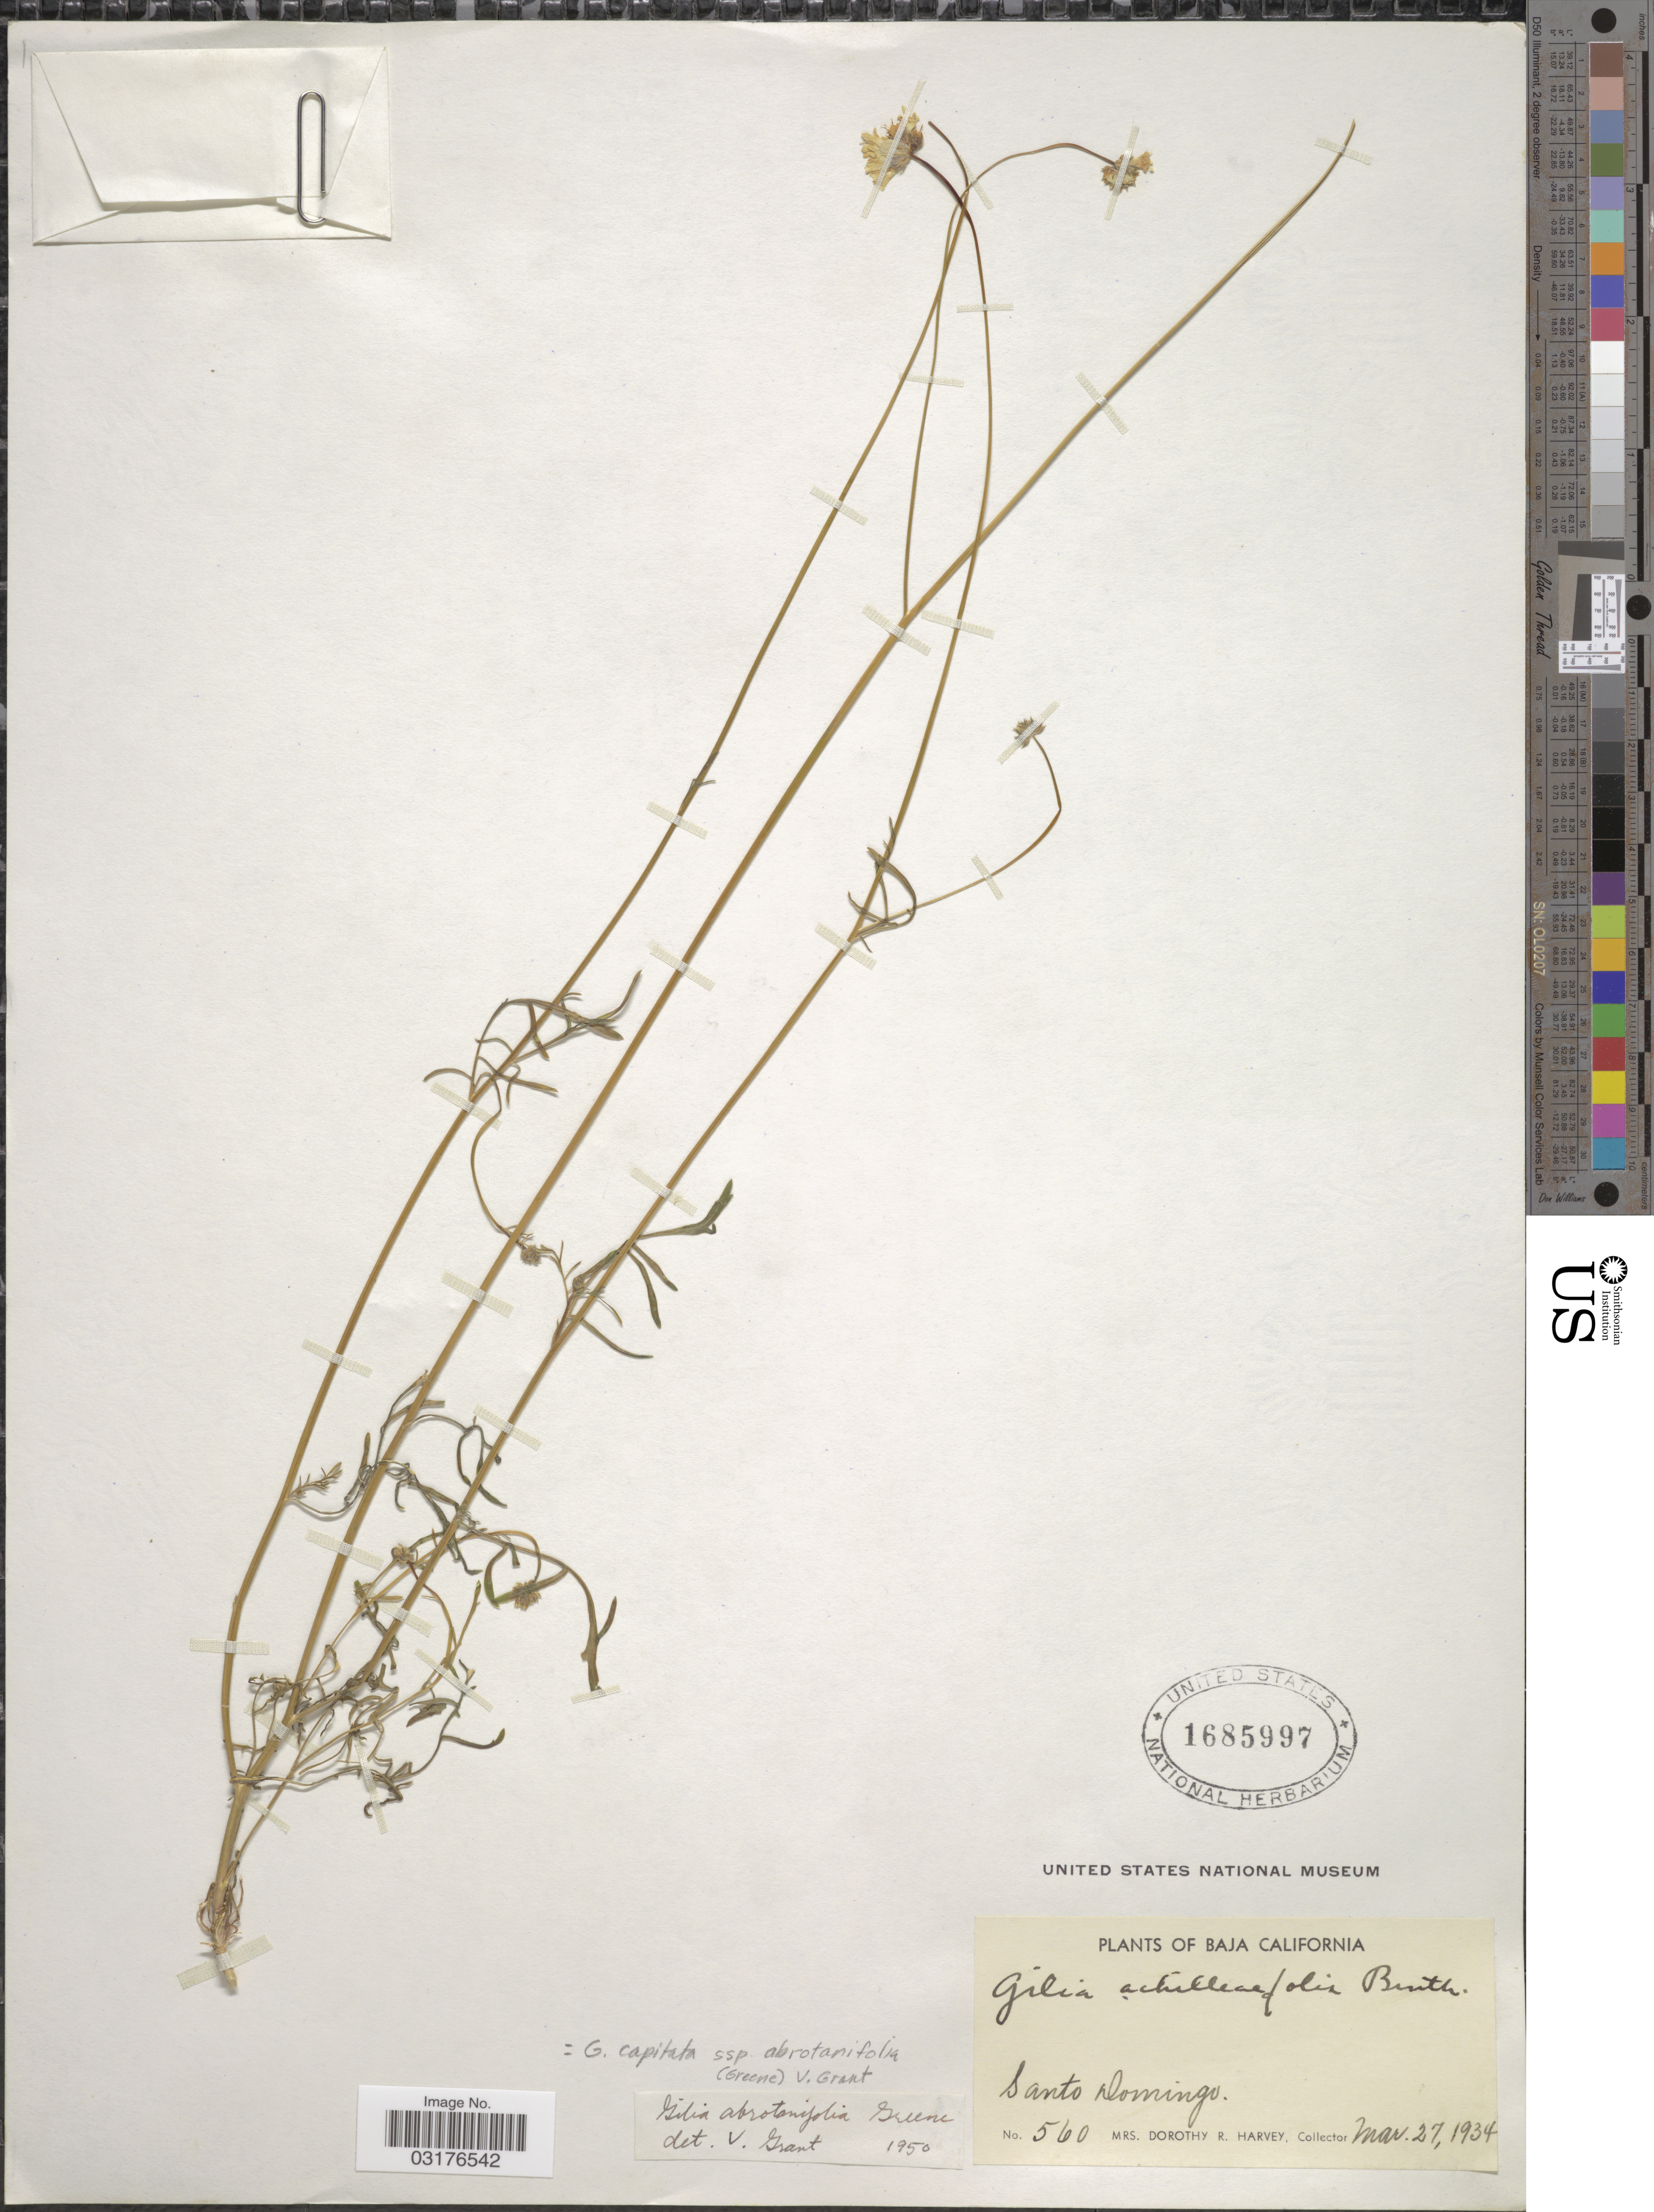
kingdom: Plantae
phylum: Tracheophyta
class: Magnoliopsida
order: Ericales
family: Polemoniaceae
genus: Gilia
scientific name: Gilia capitata subsp. abrotanifolia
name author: (Nutt. ex Greene) V.E. Grant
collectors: Harvey, Mrs. D. R.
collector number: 560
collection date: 1934-03-27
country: Mexico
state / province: Baja California Sur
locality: Santo Domingo.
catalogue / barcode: US 1685997